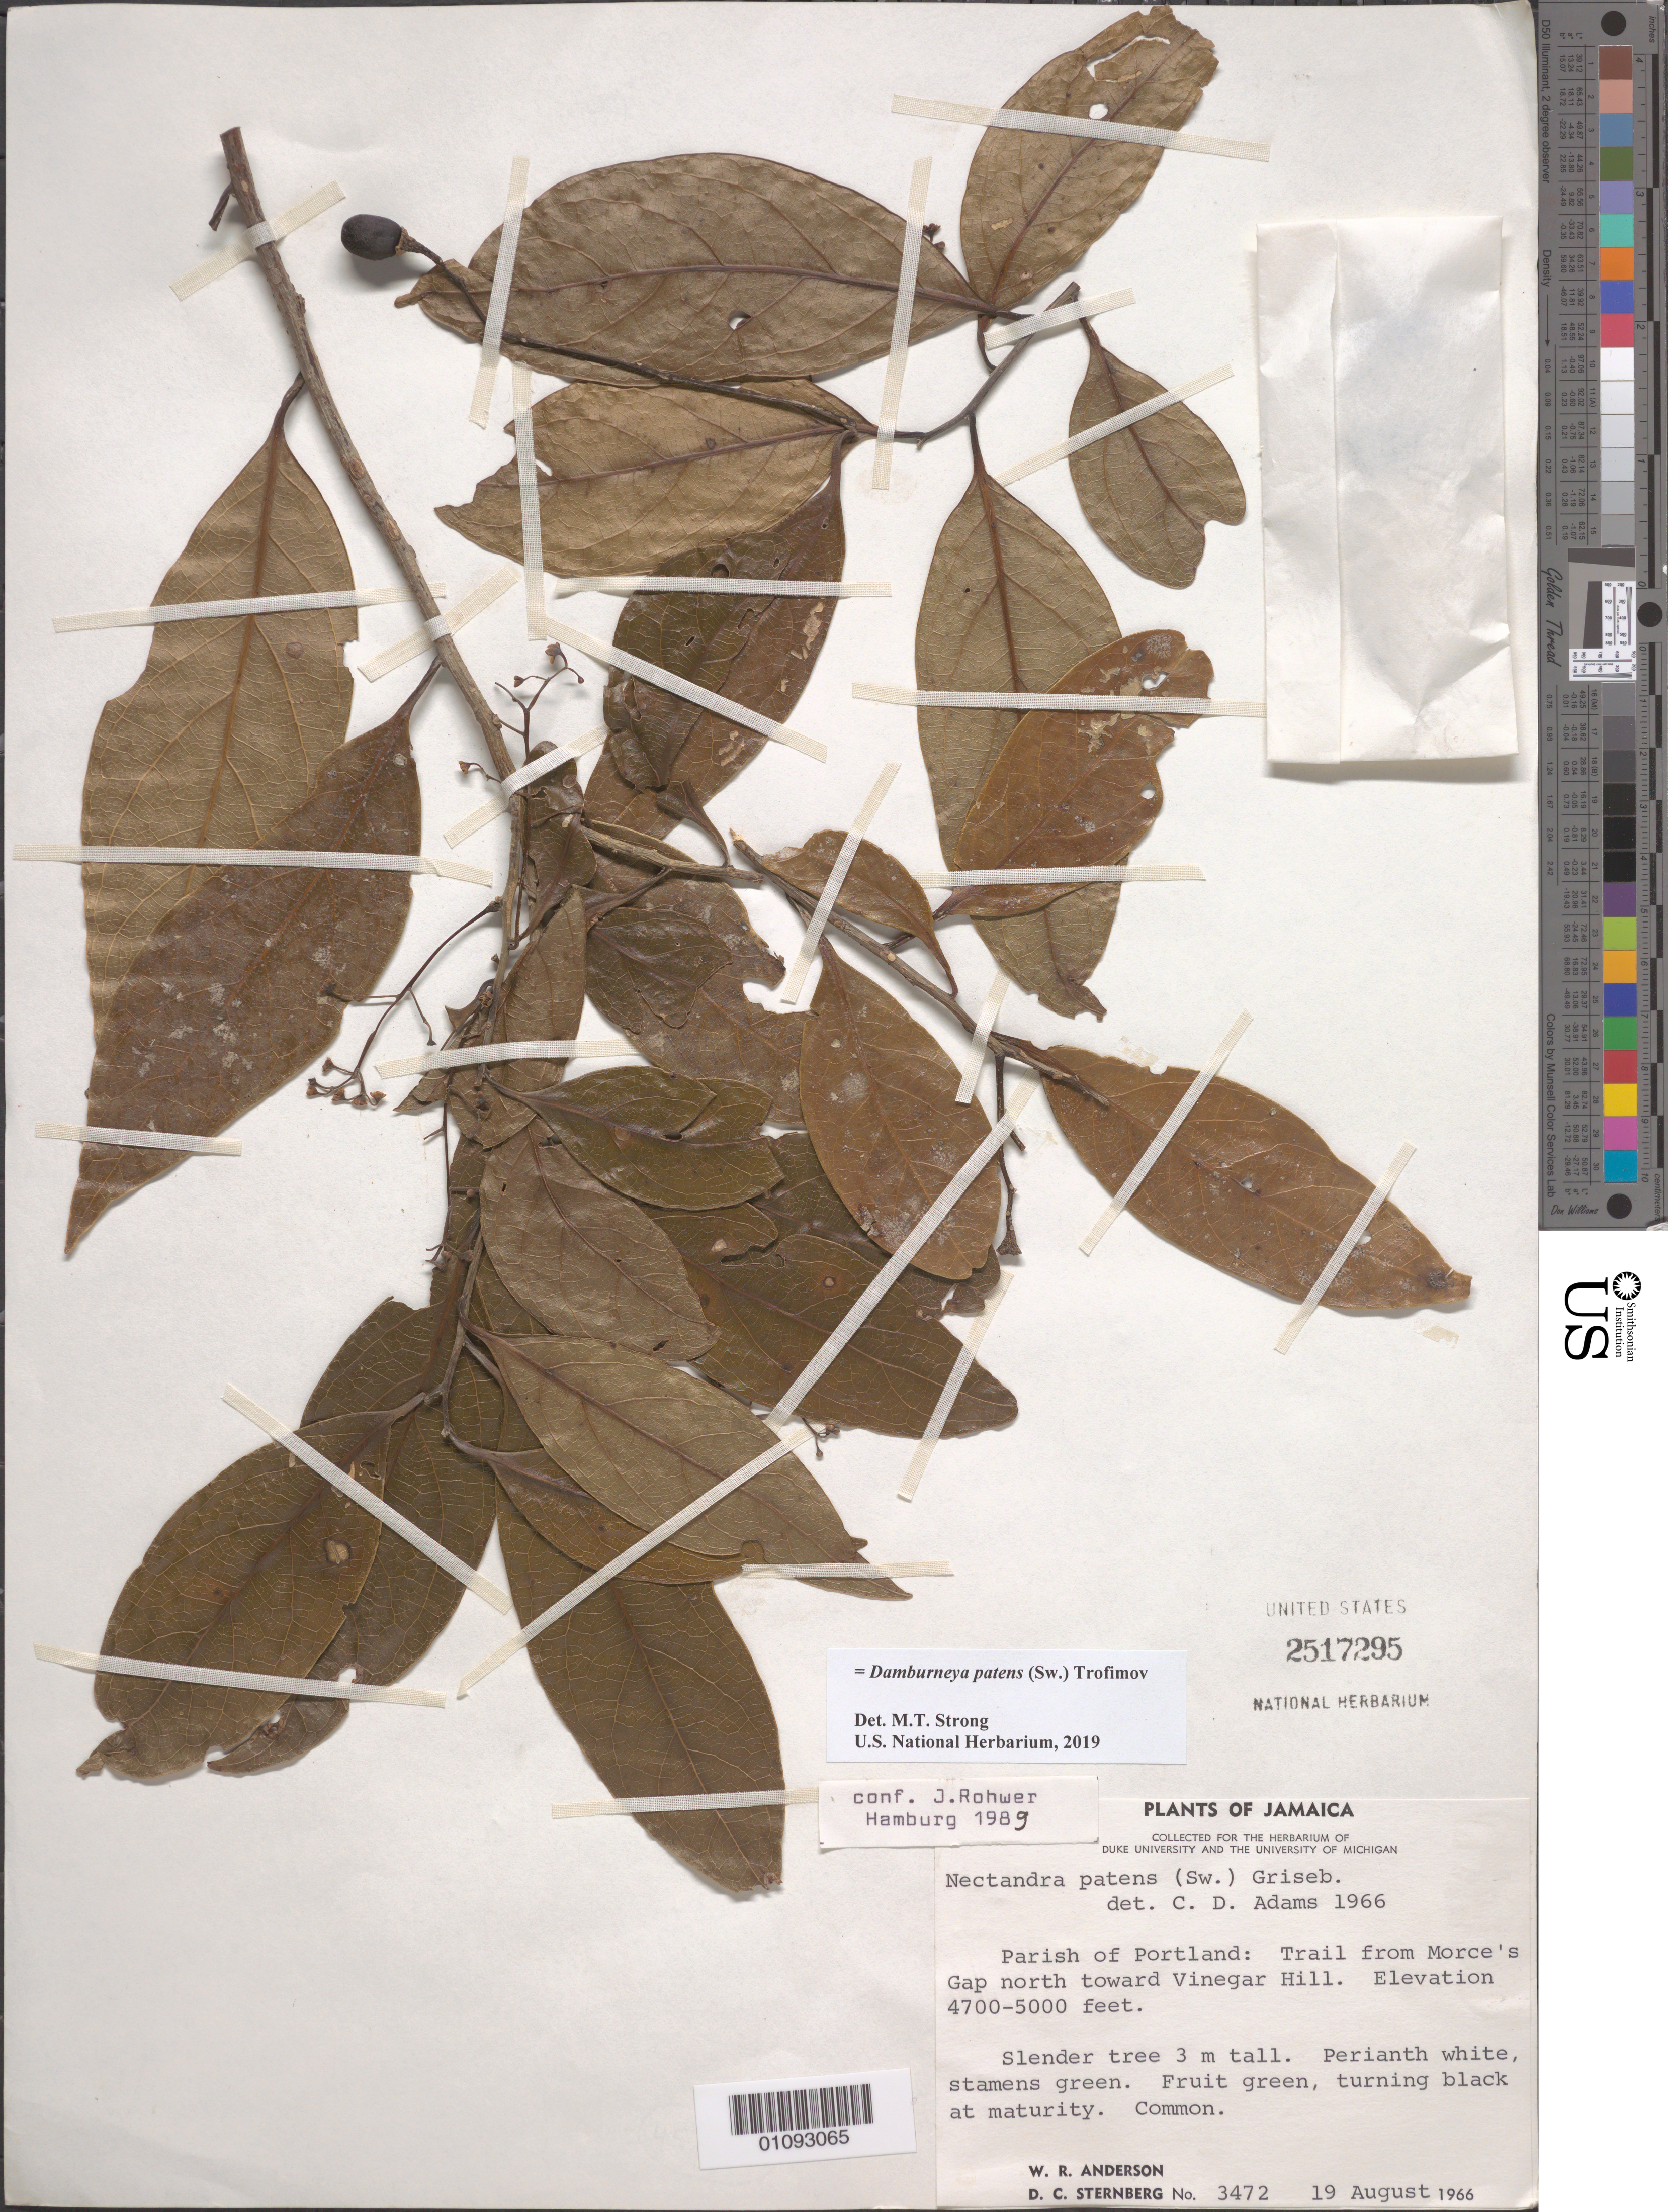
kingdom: Plantae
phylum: Tracheophyta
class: Magnoliopsida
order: Laurales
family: Lauraceae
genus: Damburneya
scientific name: Damburneya patens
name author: (Sw.) Trofimov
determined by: Strong, M. T., (US), Smithsonian Institution - National Museum of Natural History (UNITED STATES)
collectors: W. R. Anderson & D. Sternberg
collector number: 3472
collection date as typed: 19 Aug 1966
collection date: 1966-08-19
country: Jamaica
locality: Trail from morc's Gap N toward Vinegar Hill.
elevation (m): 1433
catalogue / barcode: US 2517295